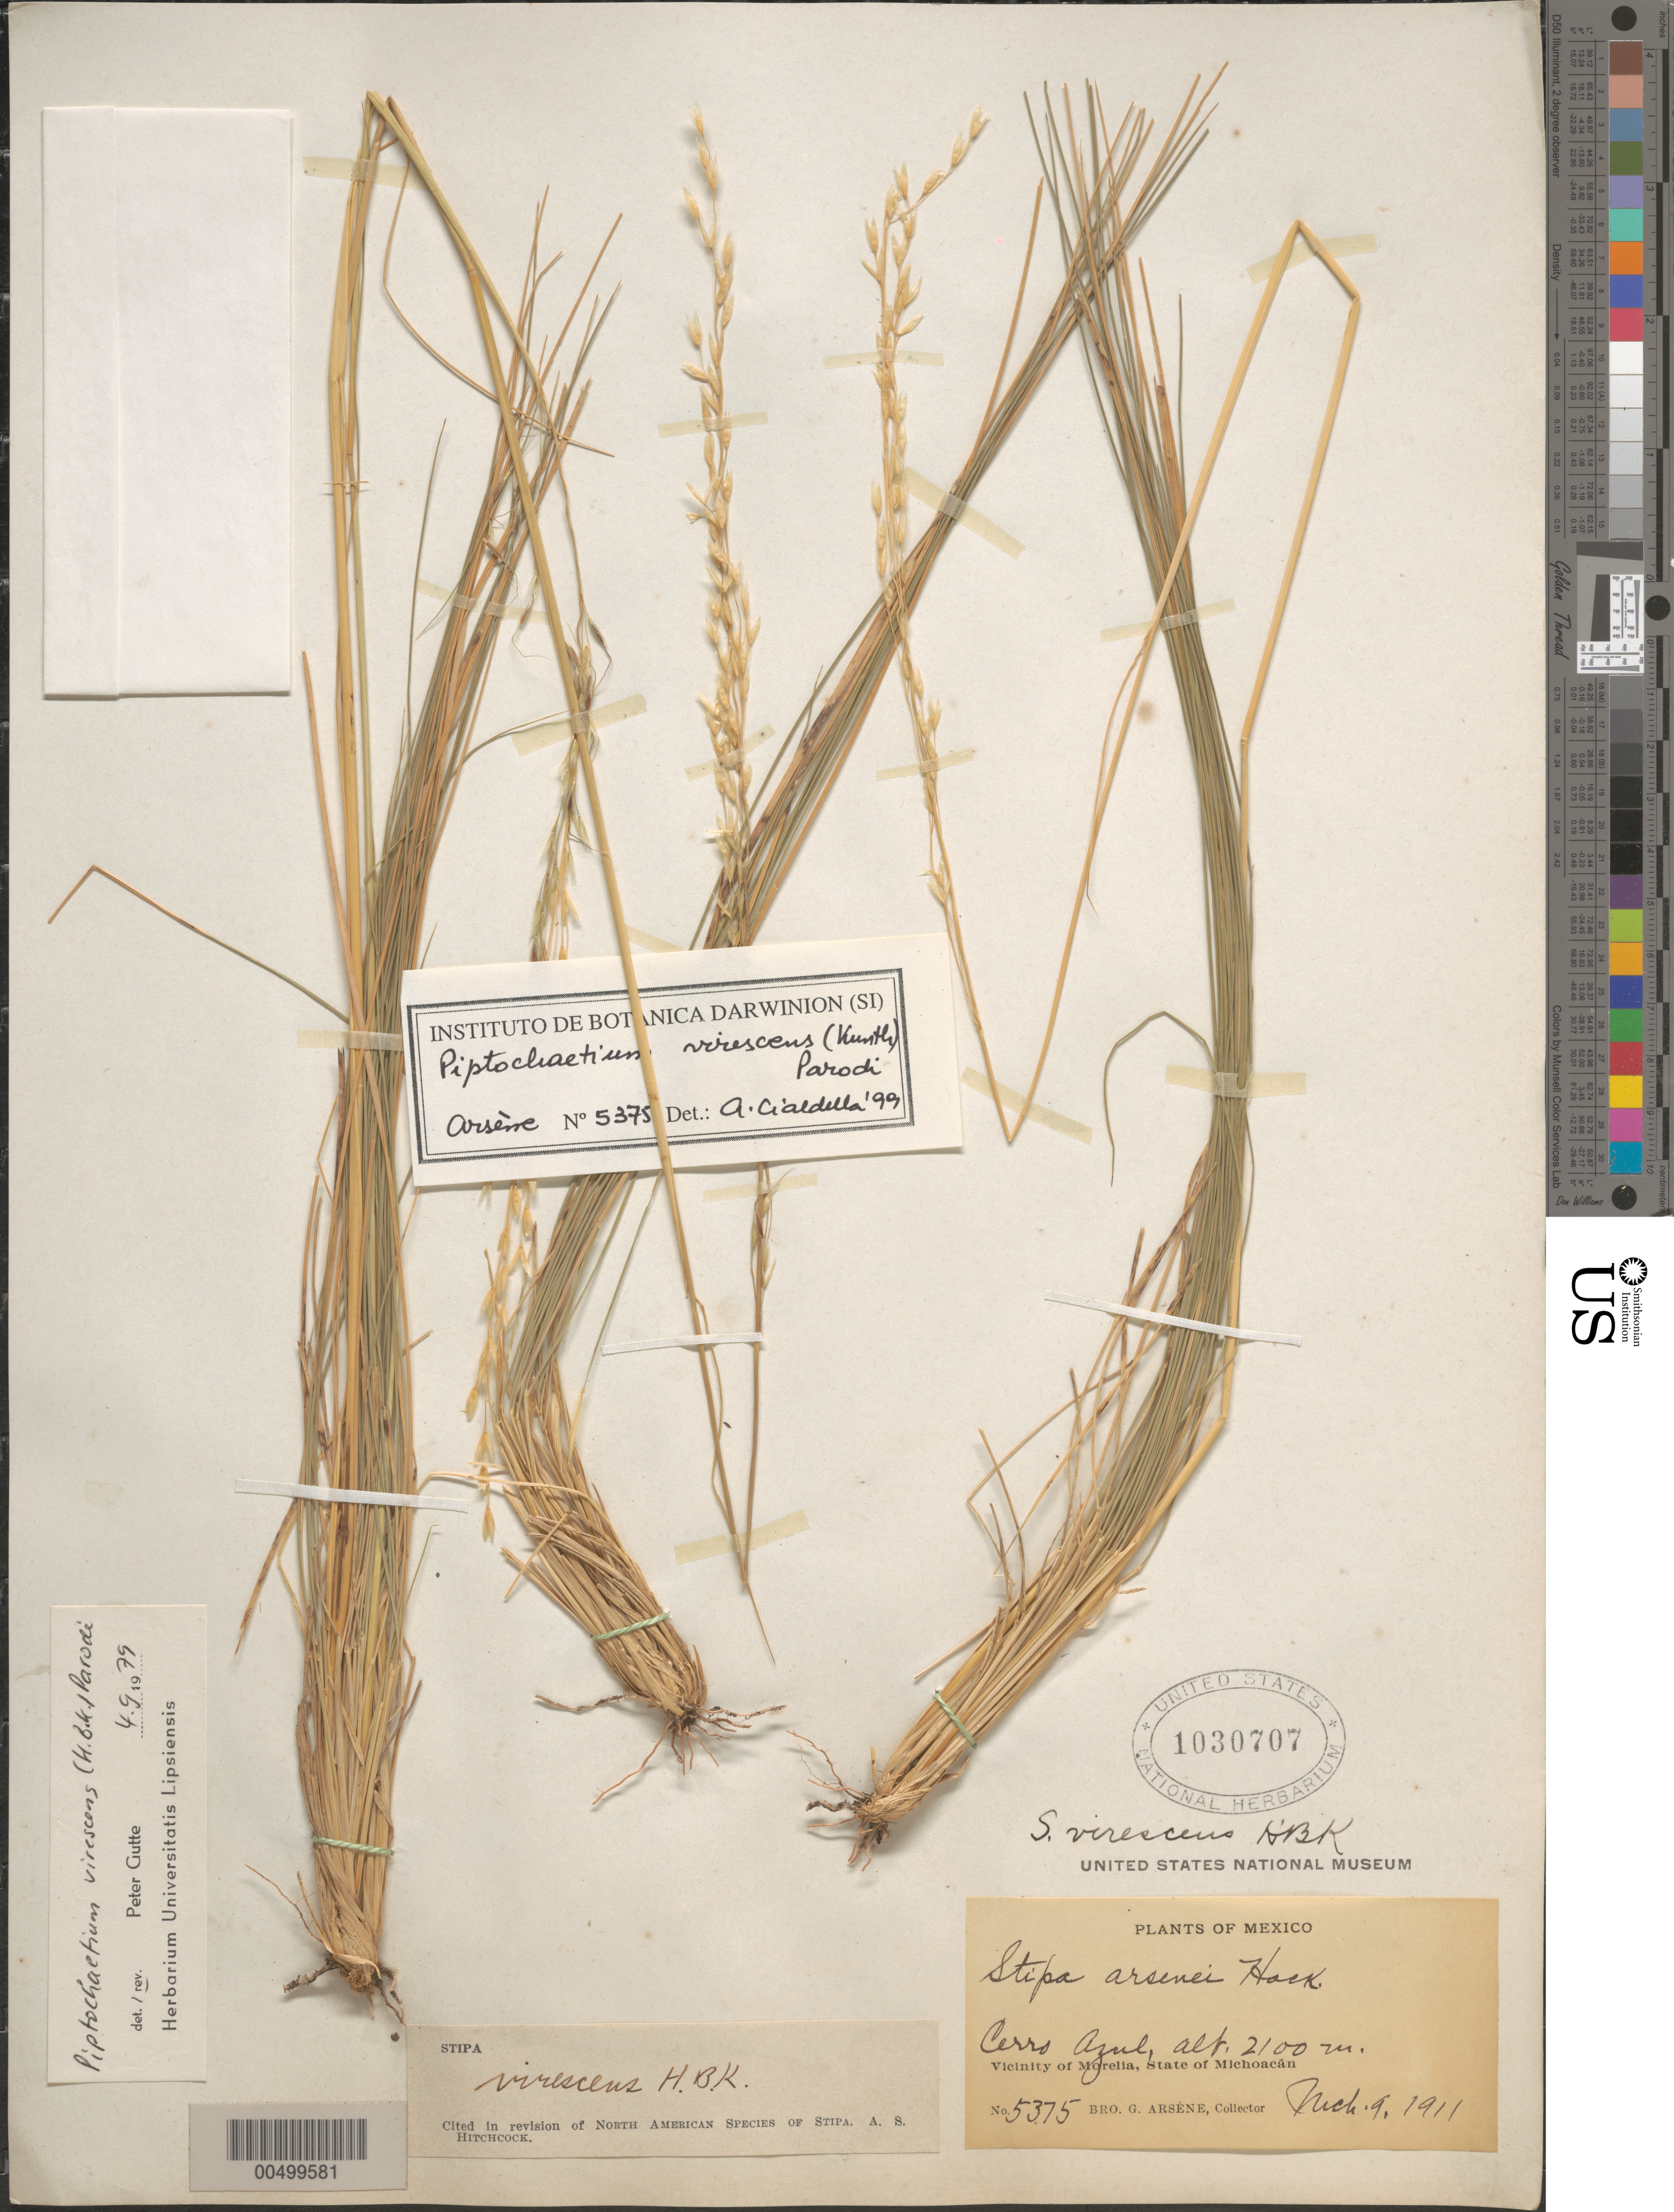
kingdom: Plantae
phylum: Tracheophyta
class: Liliopsida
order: Poales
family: Poaceae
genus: Piptochaetium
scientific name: Piptochaetium virescens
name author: (Kunth) Parodi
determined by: Gutte, P.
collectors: Bro. G. Arsène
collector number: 5375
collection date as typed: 9 Mar 1911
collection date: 1911-03-09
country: Mexico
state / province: Michoacán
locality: Cerro Azul, vicinity of Morelia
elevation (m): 2100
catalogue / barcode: US 1030707